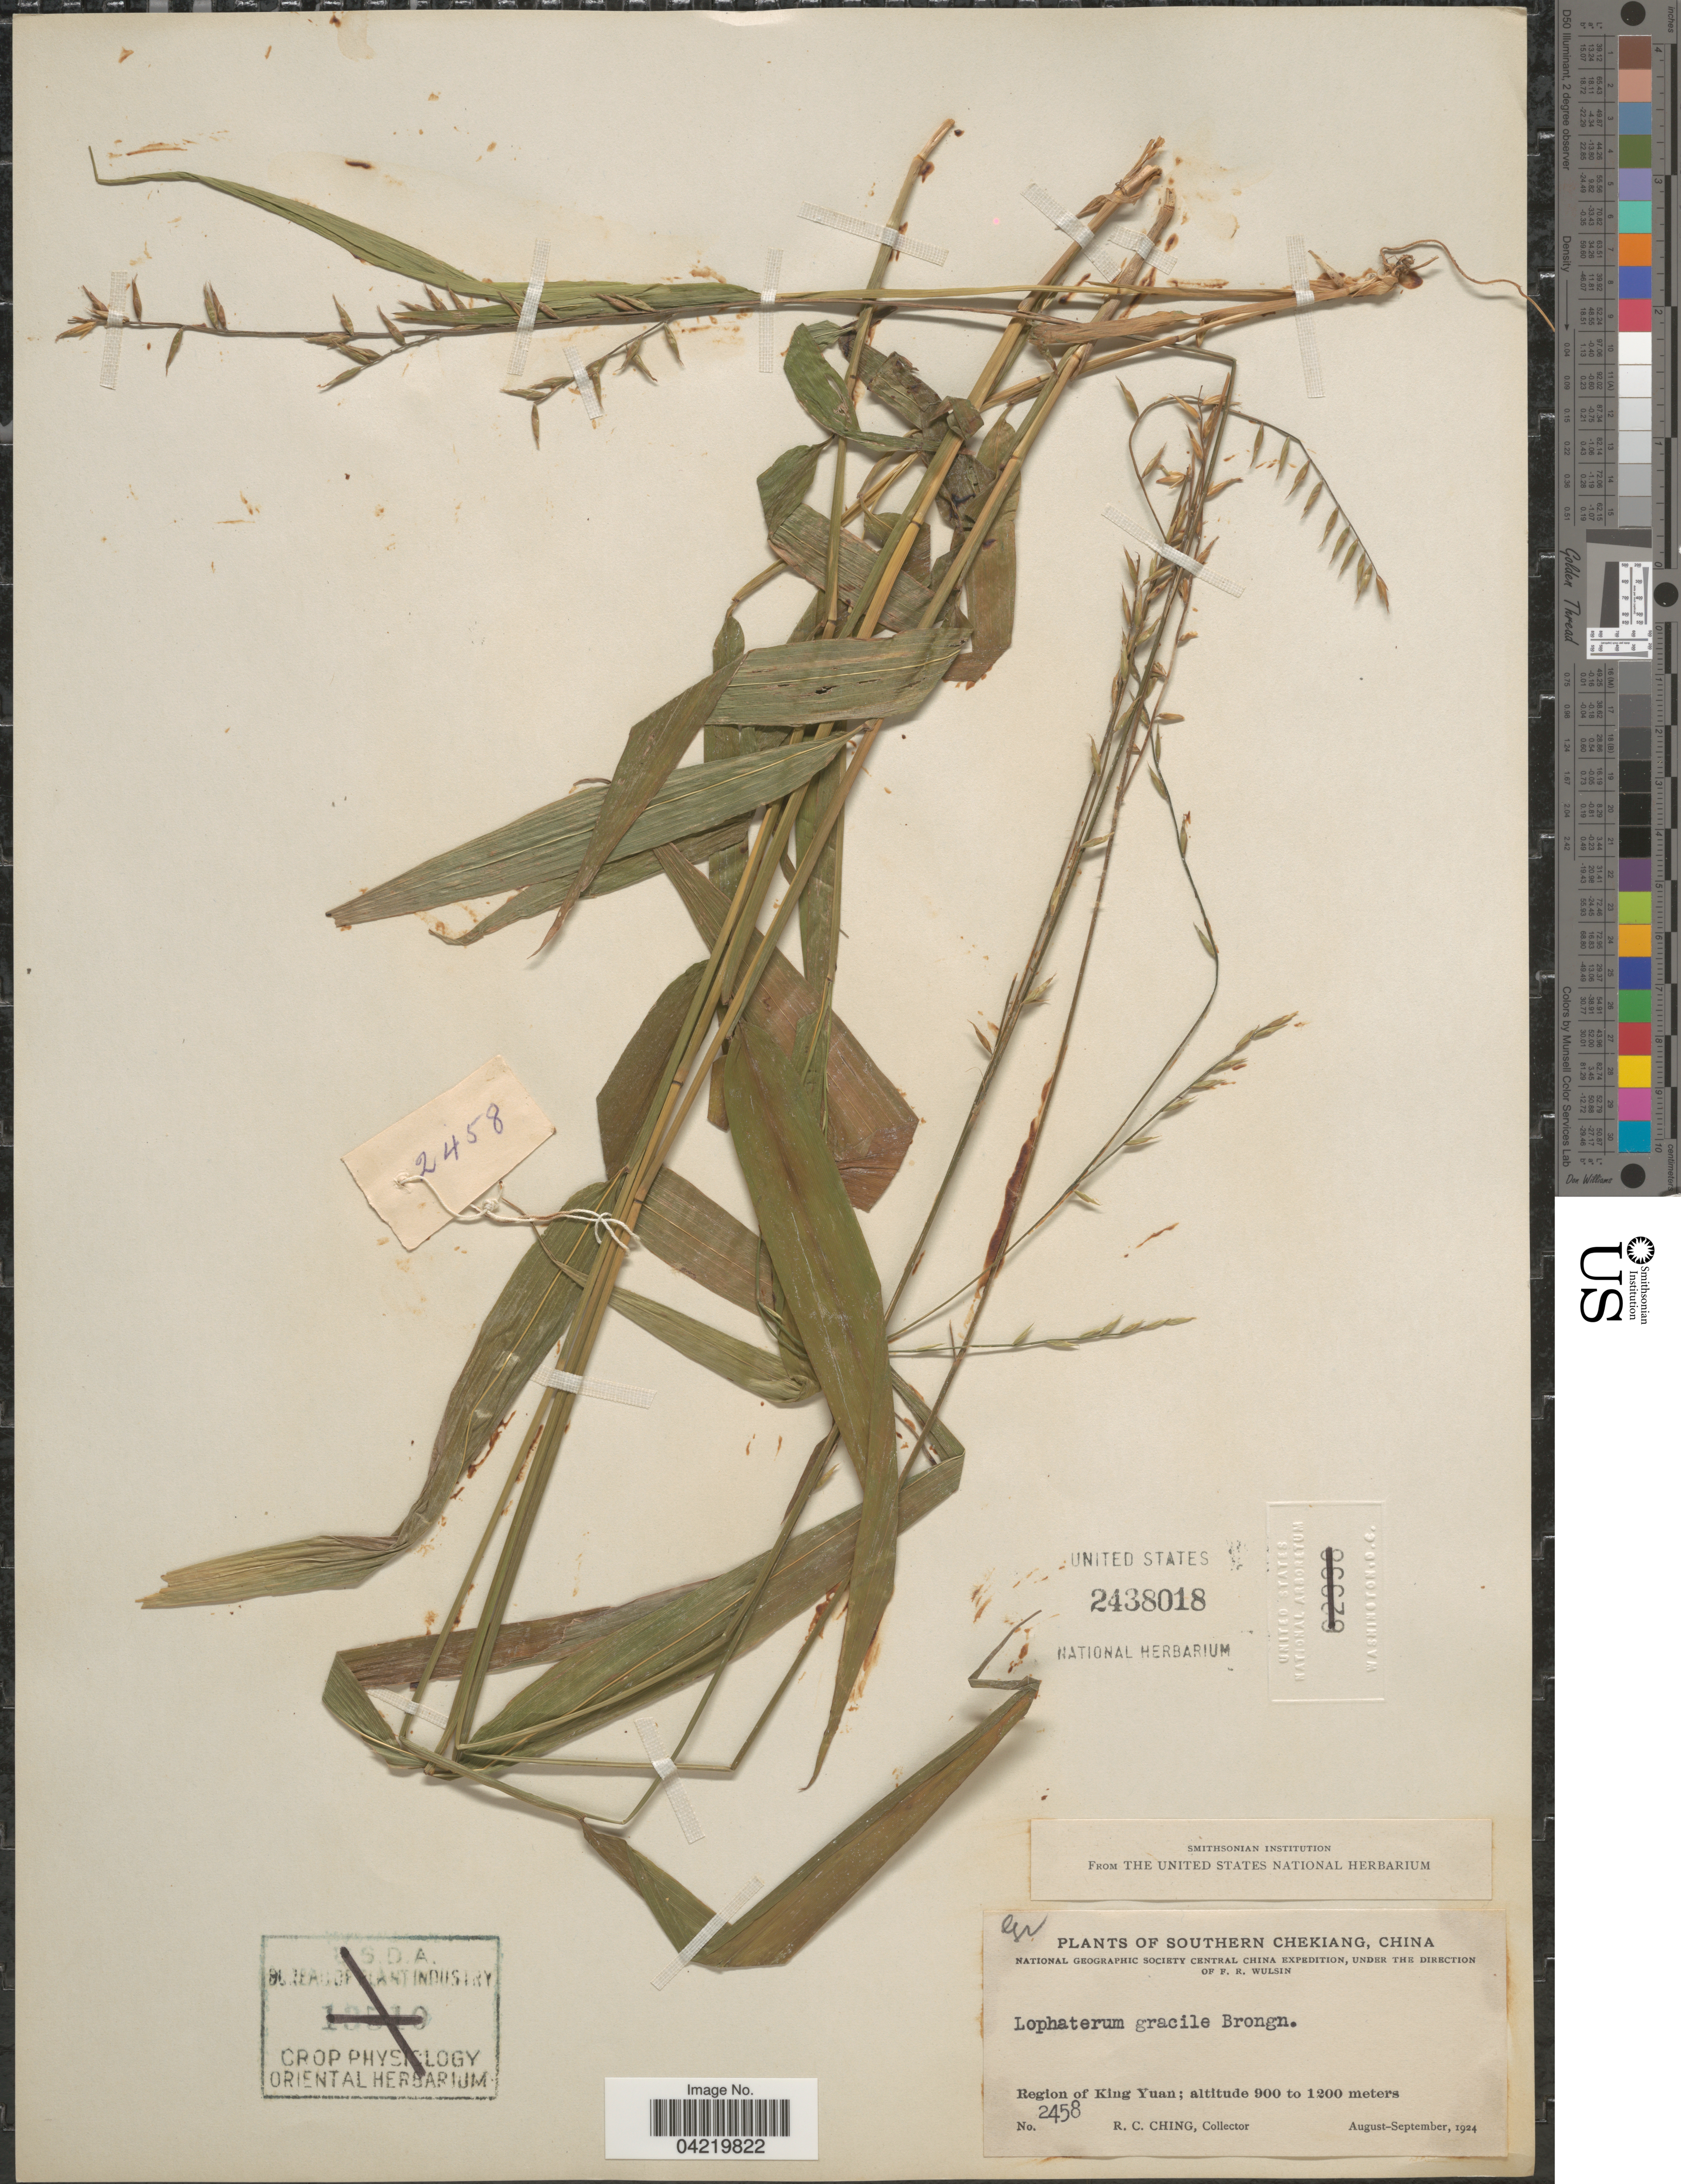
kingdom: Plantae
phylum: Tracheophyta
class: Liliopsida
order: Poales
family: Poaceae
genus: Lophatherum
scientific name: Lophatherum gracile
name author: Brongn.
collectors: R. C. Ching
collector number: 2458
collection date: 1924-08/1924-09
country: China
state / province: Zhejiang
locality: Southern Chekiang. National Geographic Society Central China Expedition. Region of King Yuan.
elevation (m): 900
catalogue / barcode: US 2438018